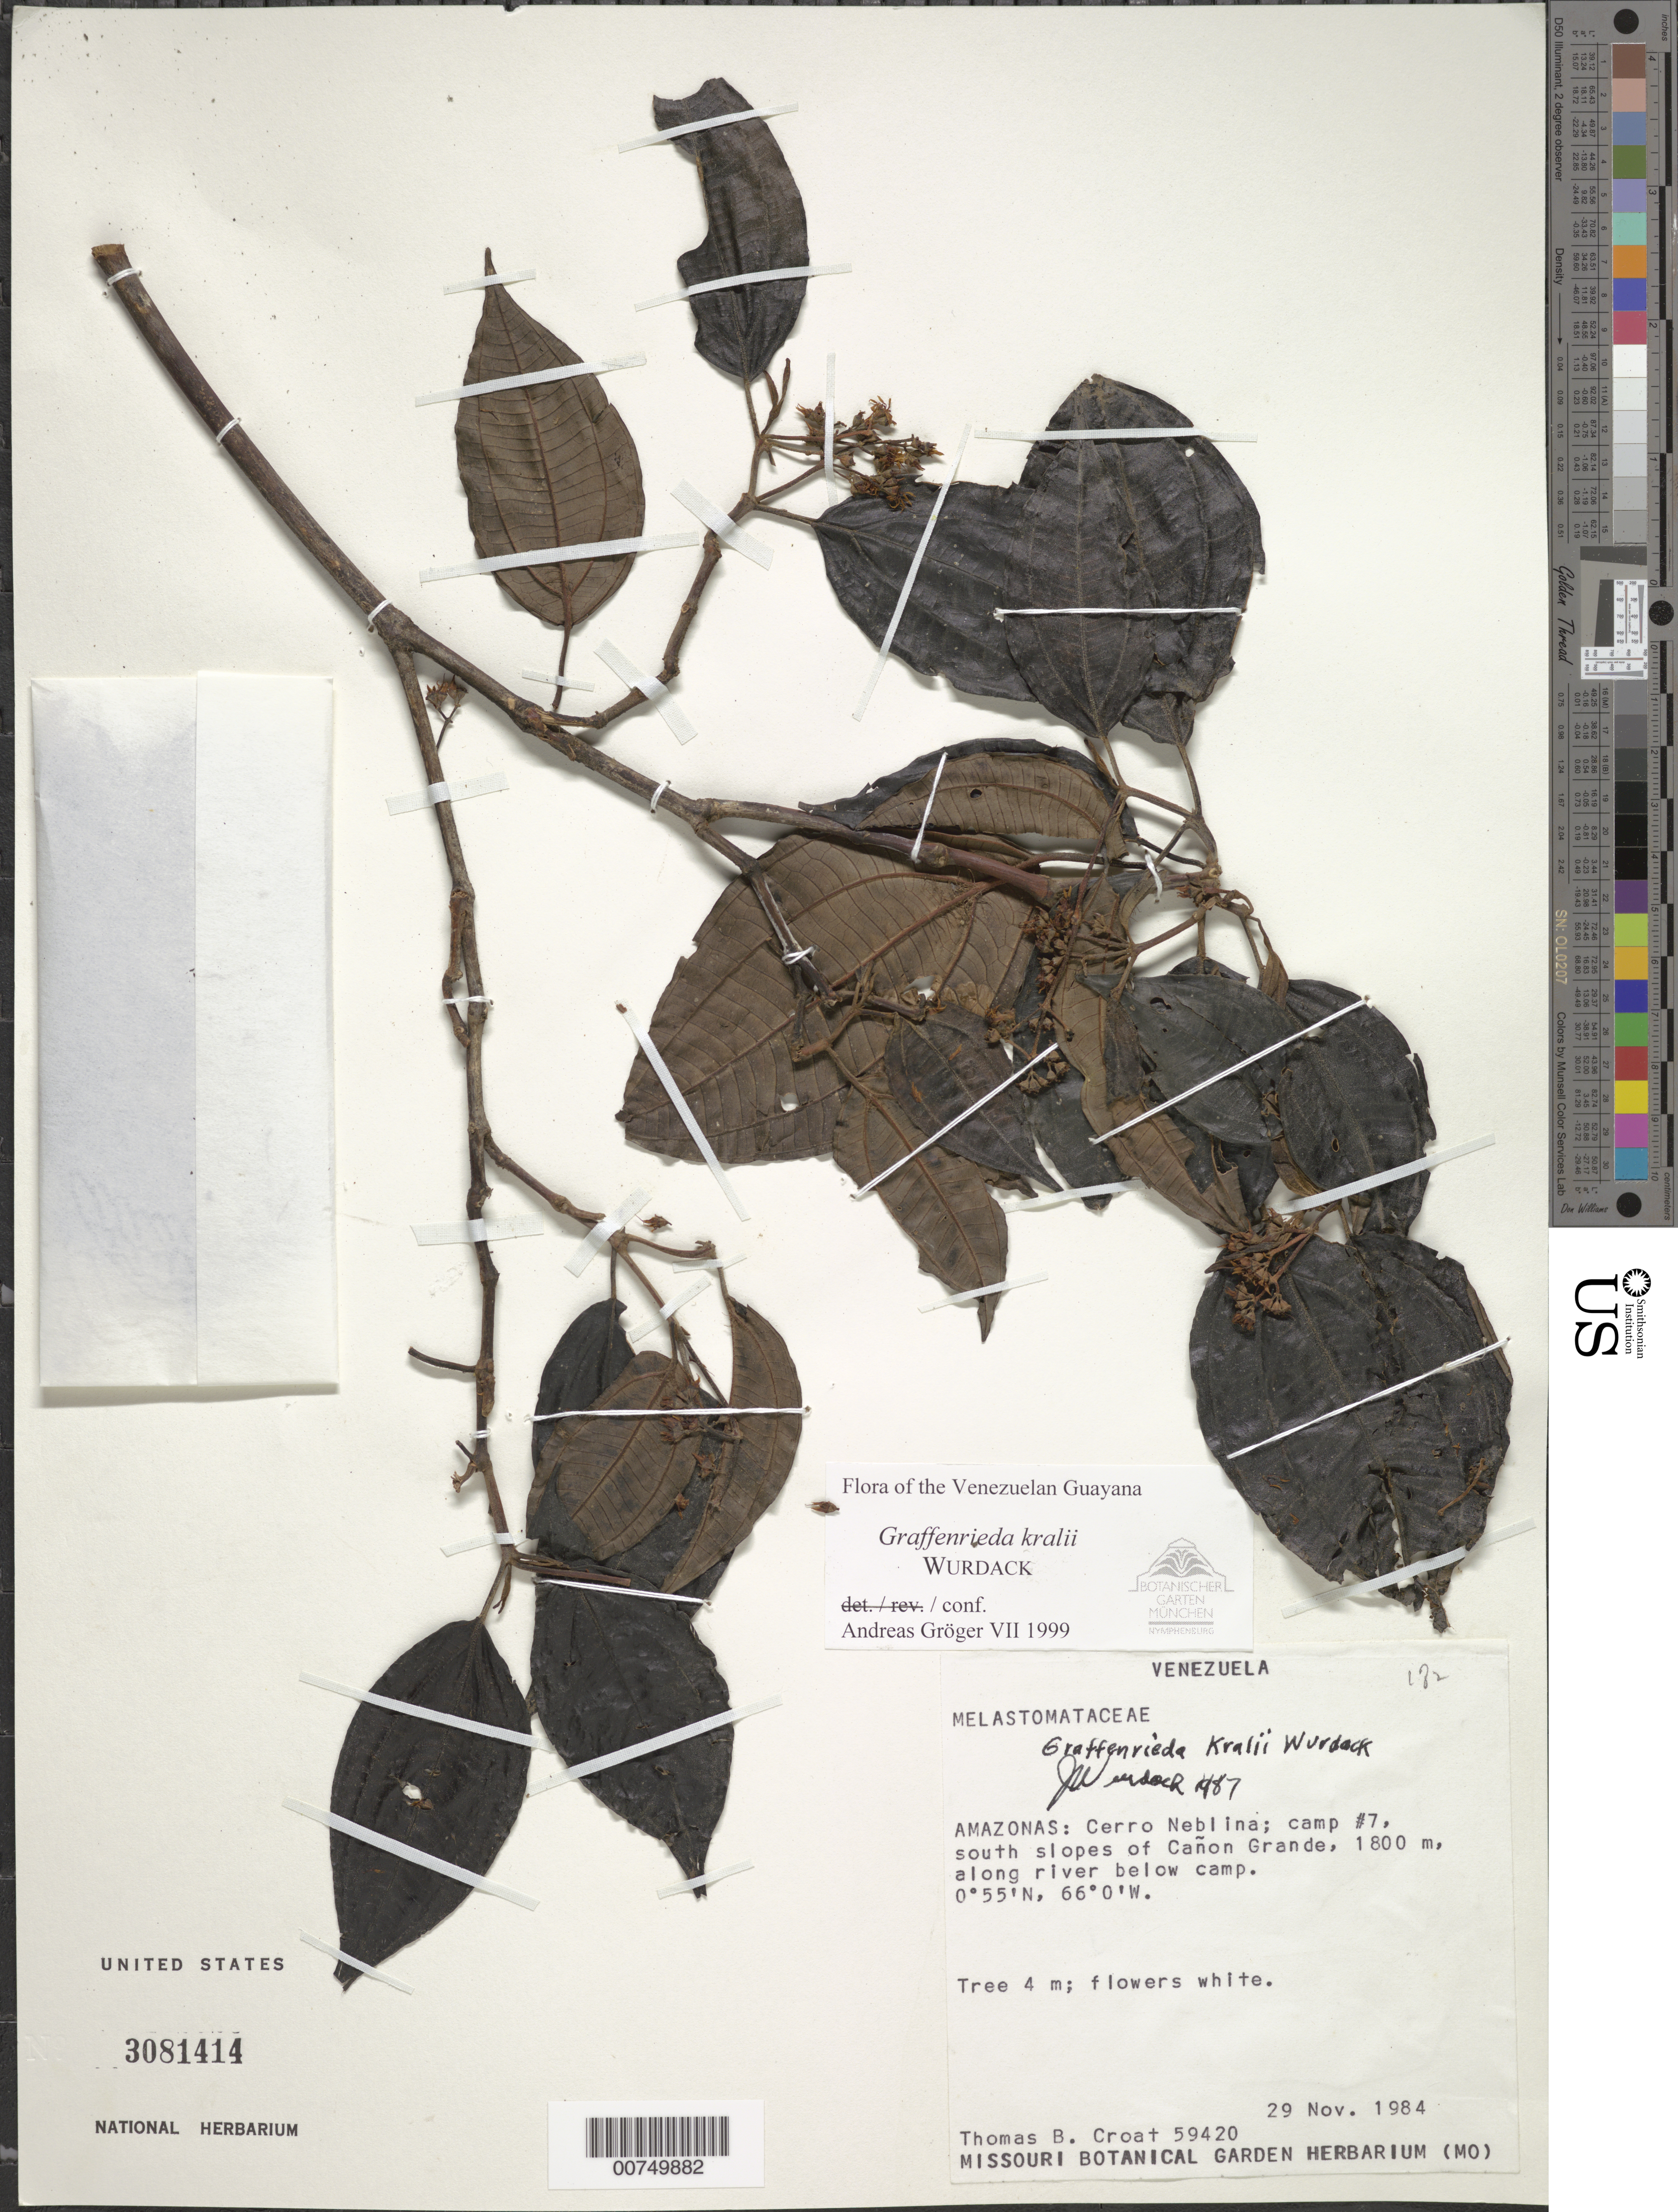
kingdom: Plantae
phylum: Tracheophyta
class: Magnoliopsida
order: Myrtales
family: Melastomataceae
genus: Graffenrieda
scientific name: Graffenrieda kralii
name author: Wurdack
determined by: Gröger, A.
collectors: T. B. Croat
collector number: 59420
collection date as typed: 29-Nov-84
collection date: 1984-11-29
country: Venezuela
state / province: Amazonas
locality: Cerro Neblina, camp #7, S slopes of Cañon Grande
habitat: Along river below camp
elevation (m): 1800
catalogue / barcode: US 3081414